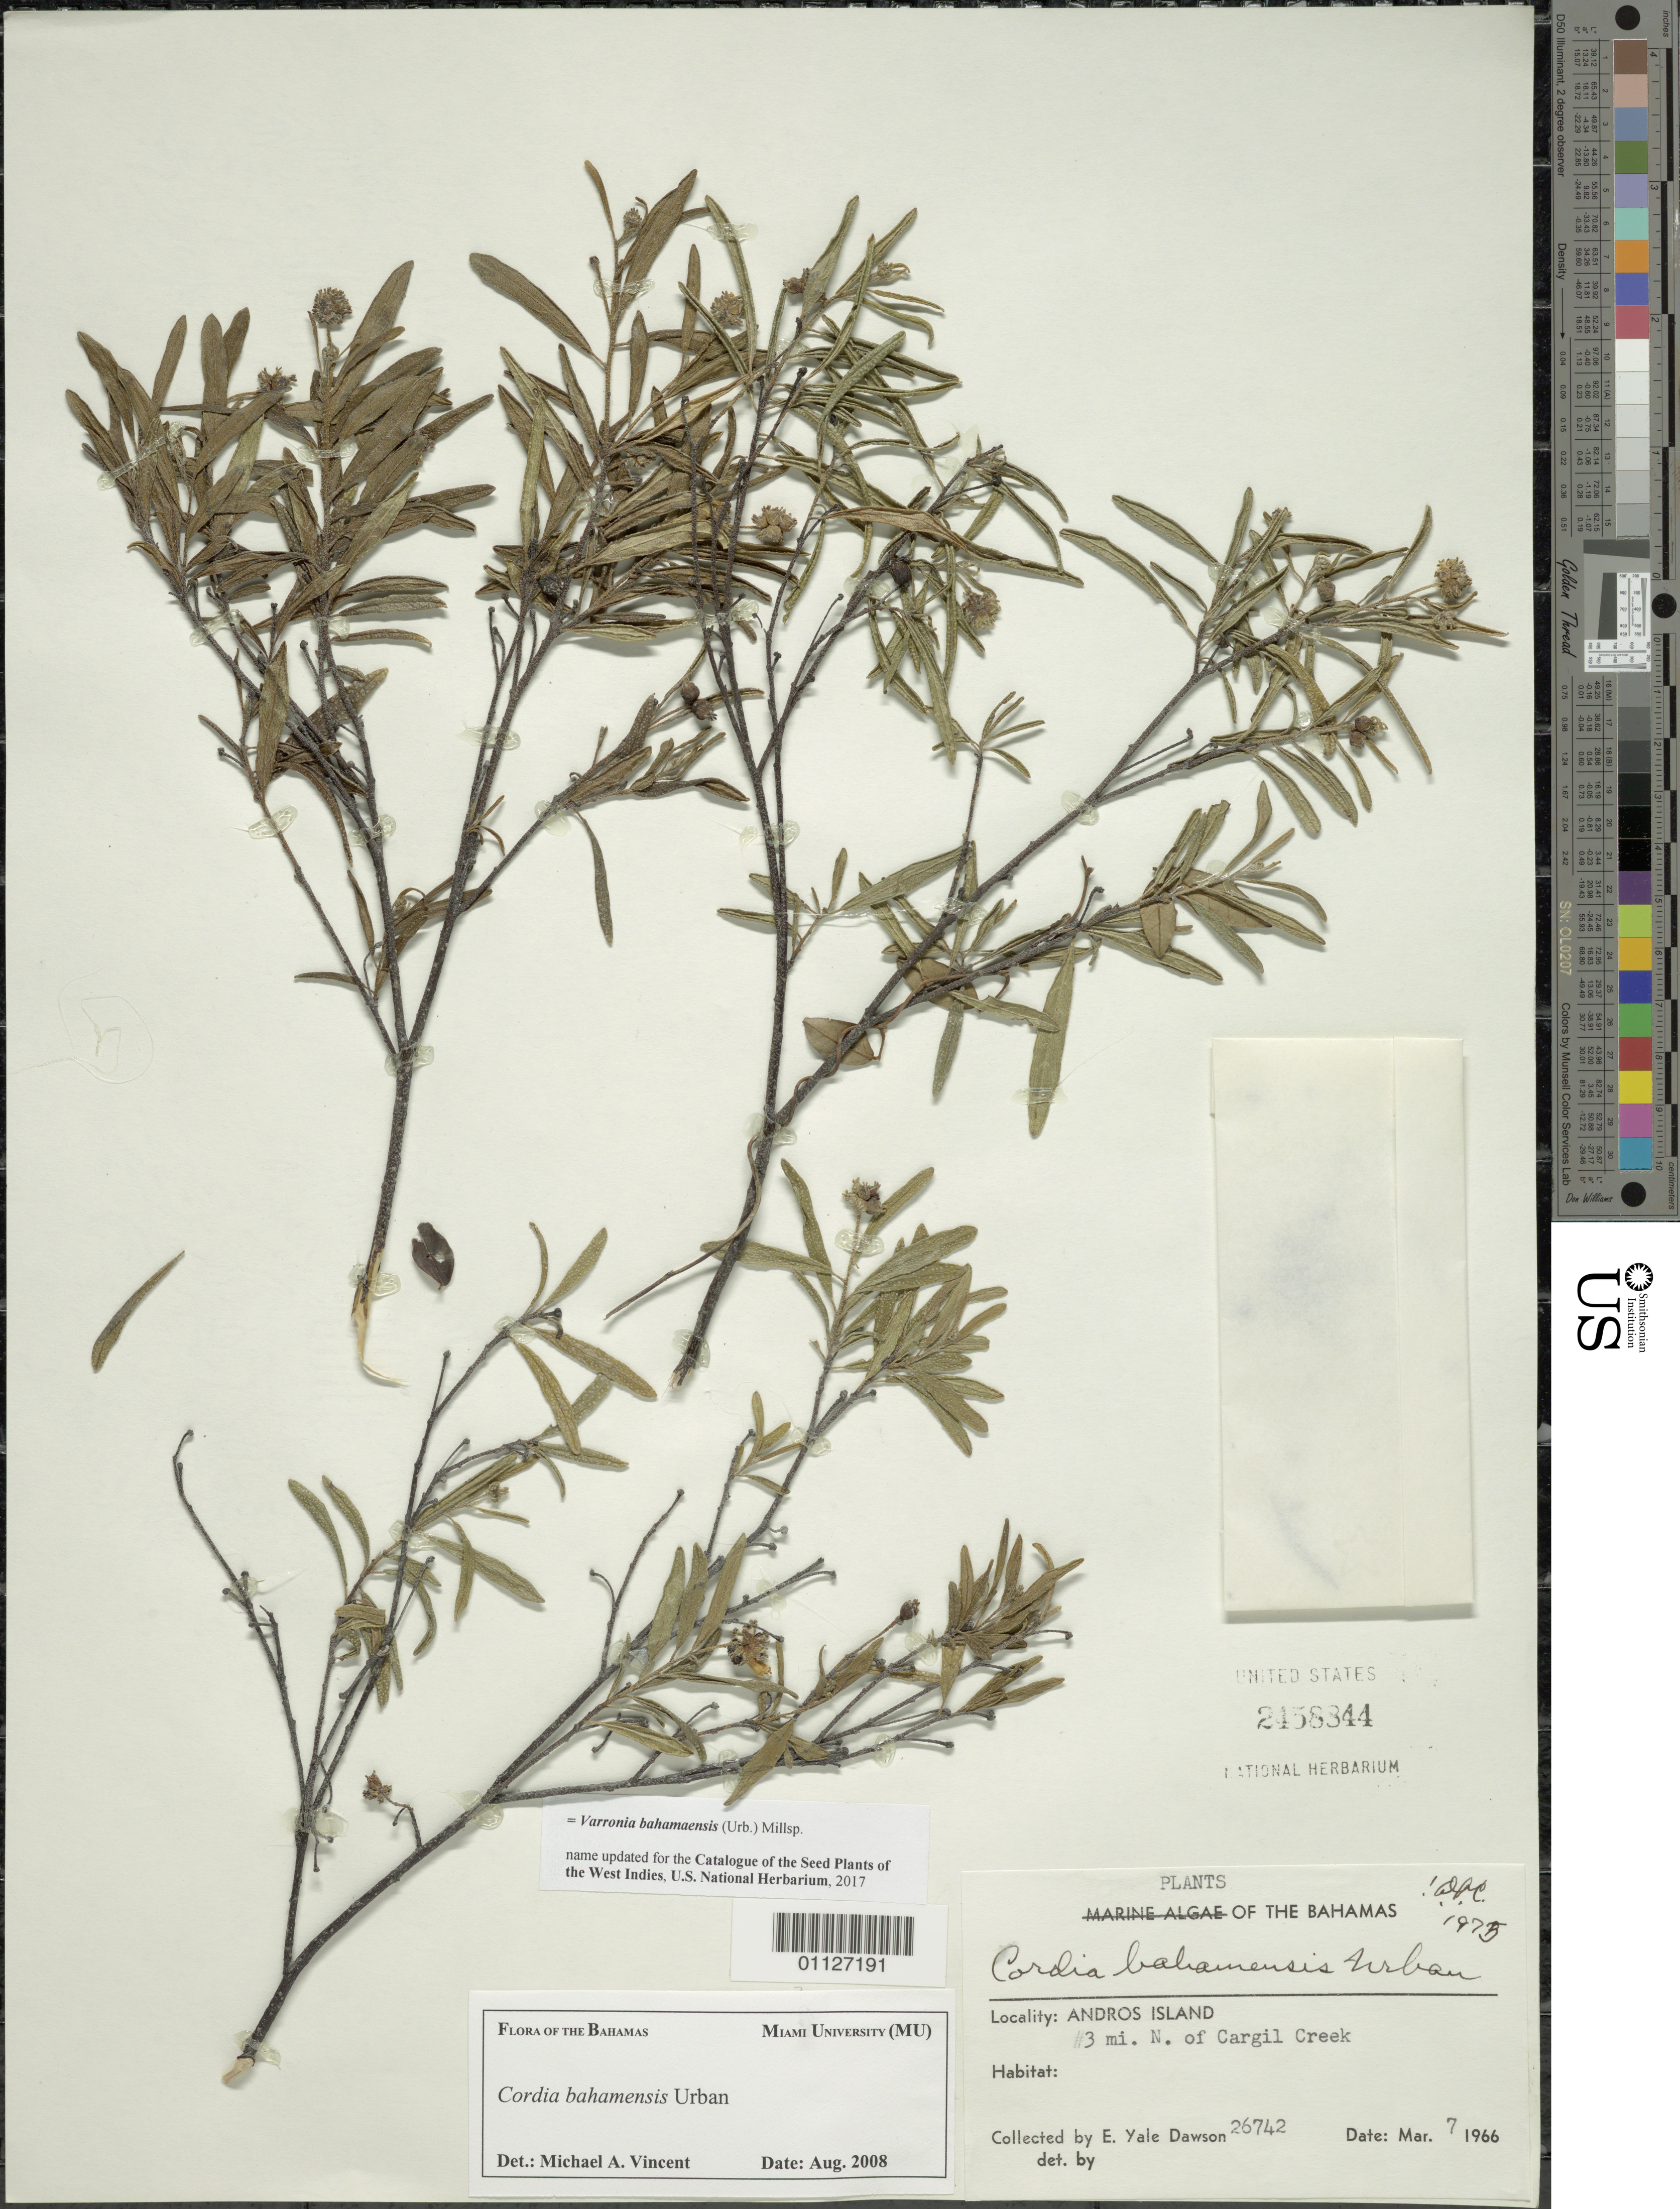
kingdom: Plantae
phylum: Tracheophyta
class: Magnoliopsida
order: Boraginales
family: Cordiaceae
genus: Varronia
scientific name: Varronia bahamensis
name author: (Urb.) Millsp.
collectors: E. Y. Dawson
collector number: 26742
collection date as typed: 07 Mar 1966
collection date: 1966-03-07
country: Bahamas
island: Andros I.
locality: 3 mi N of Cargil Creek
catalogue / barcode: US 2458844